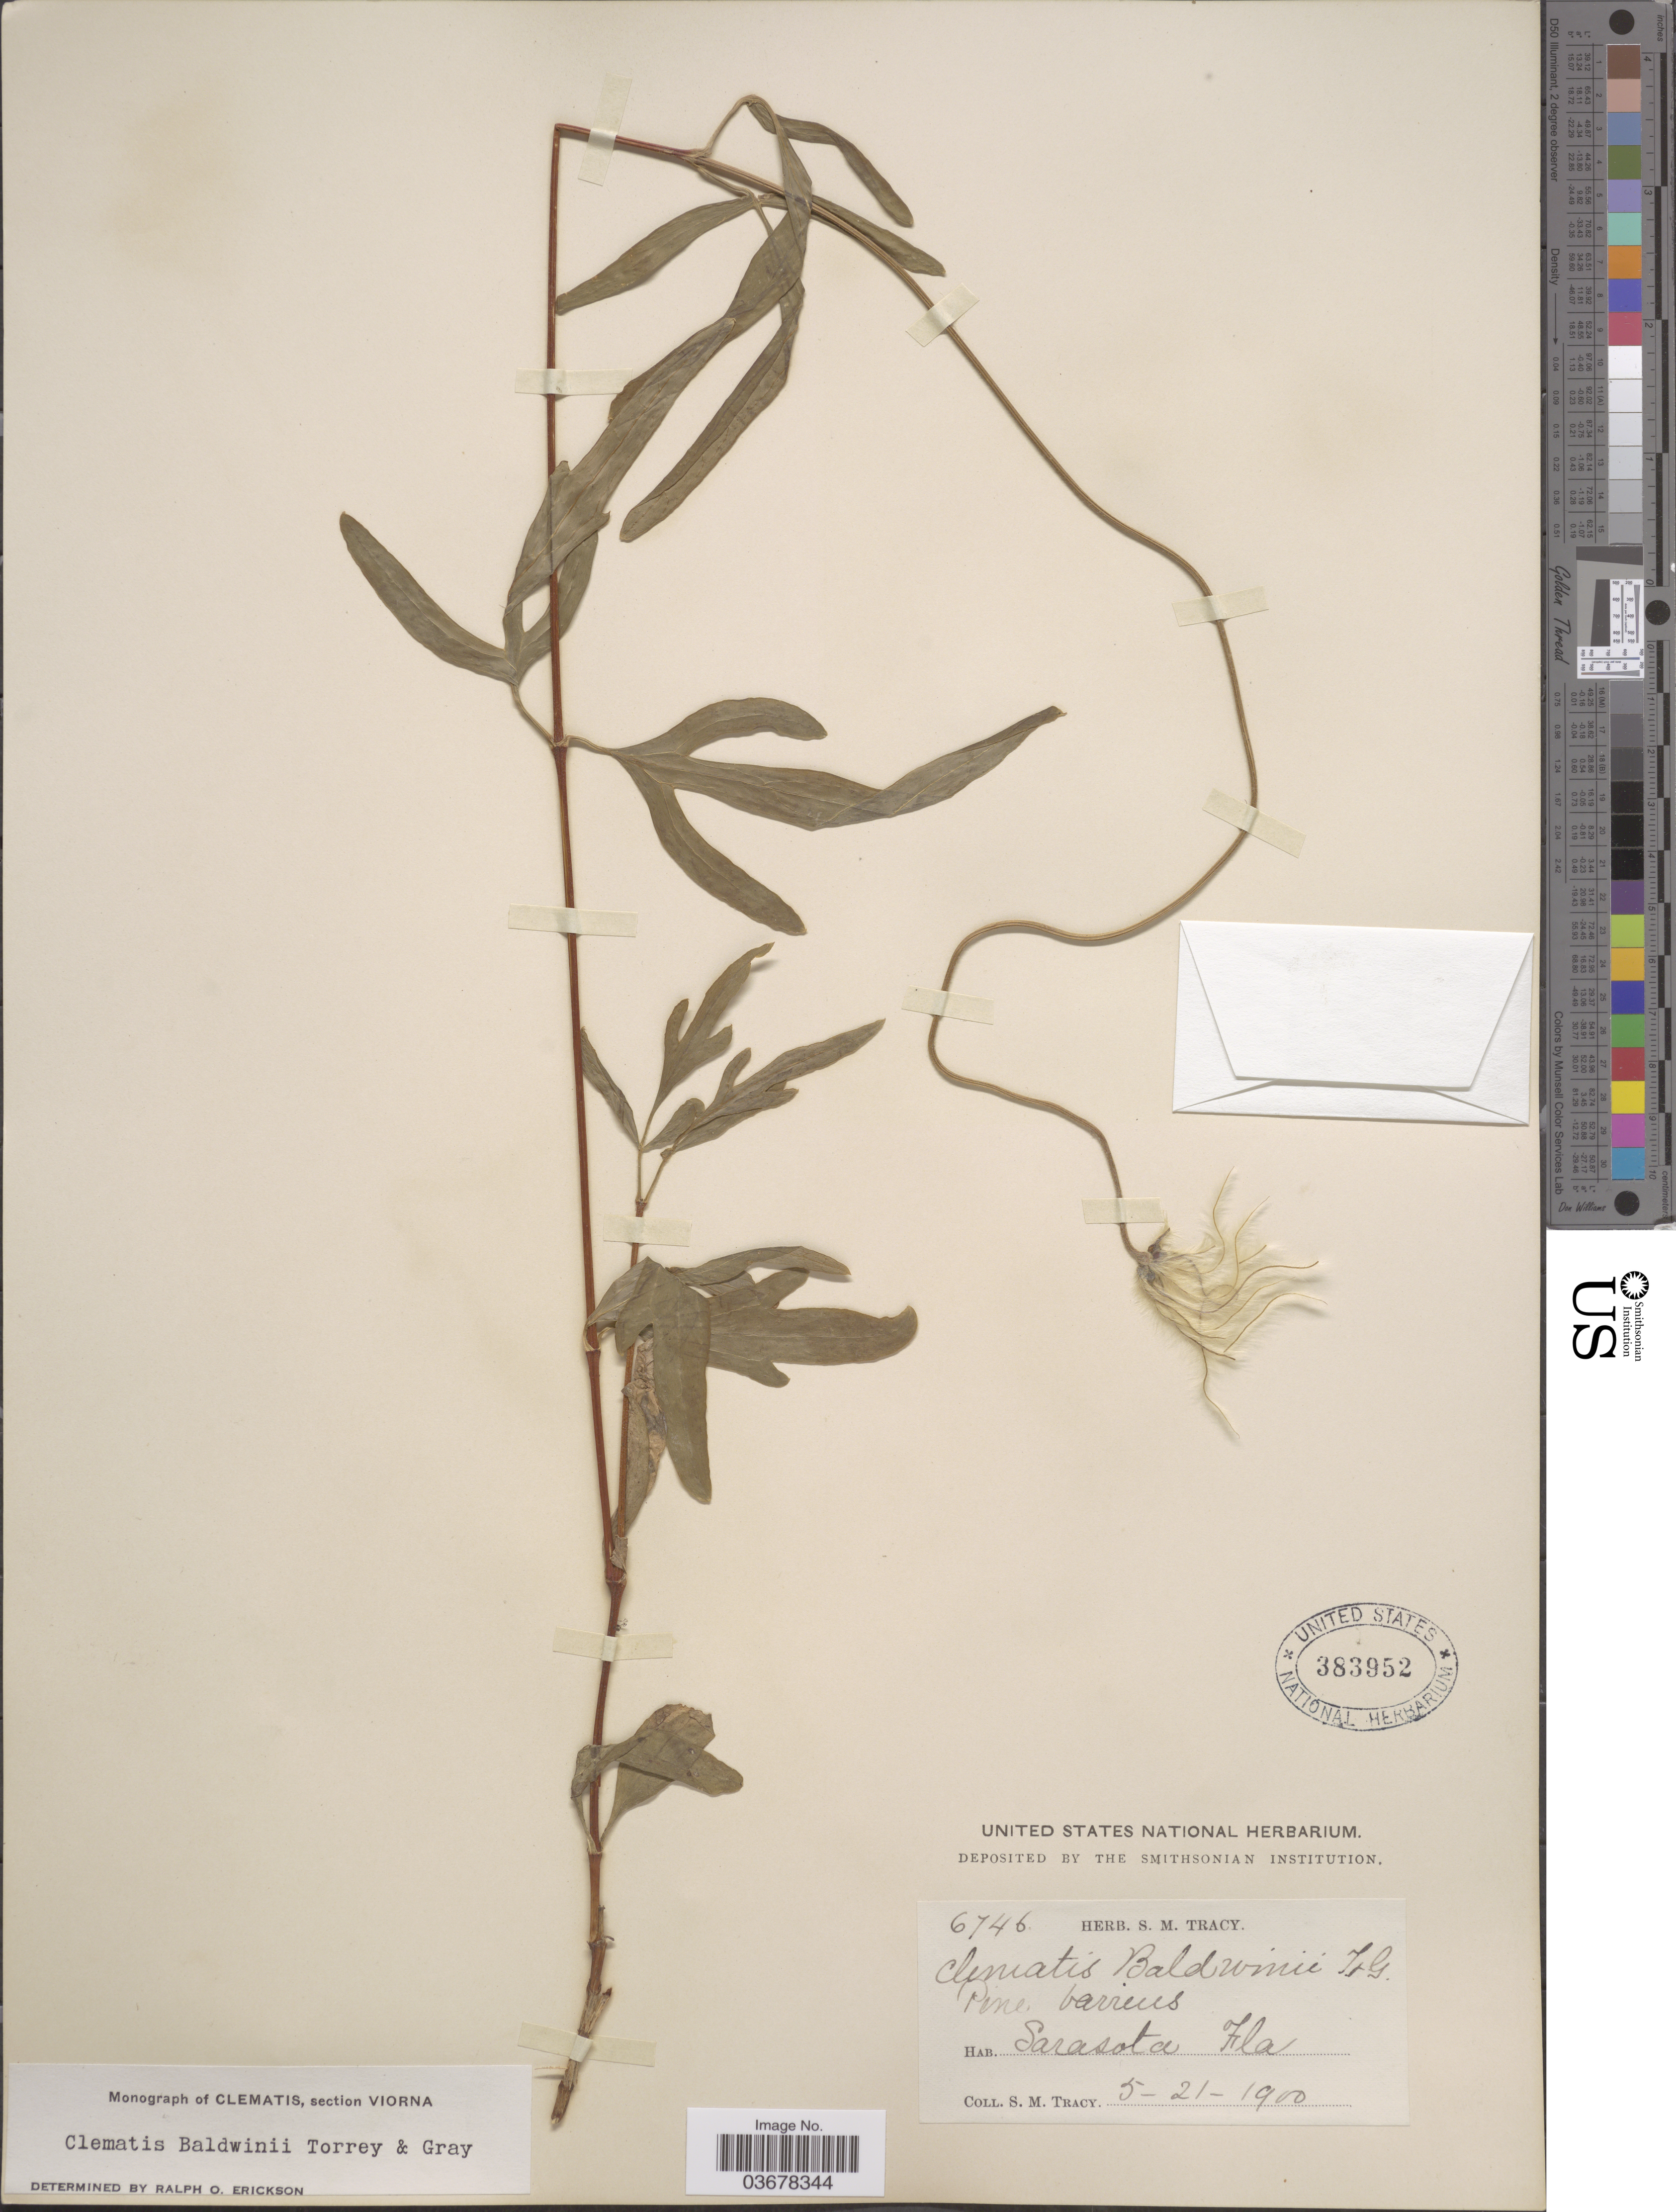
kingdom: Plantae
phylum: Tracheophyta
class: Magnoliopsida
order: Ranunculales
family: Ranunculaceae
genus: Clematis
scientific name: Clematis viorna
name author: L.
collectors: S. M. Tracy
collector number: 6746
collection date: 1900-05-21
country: United States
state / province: Florida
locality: Sarasota.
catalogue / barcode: US 383952